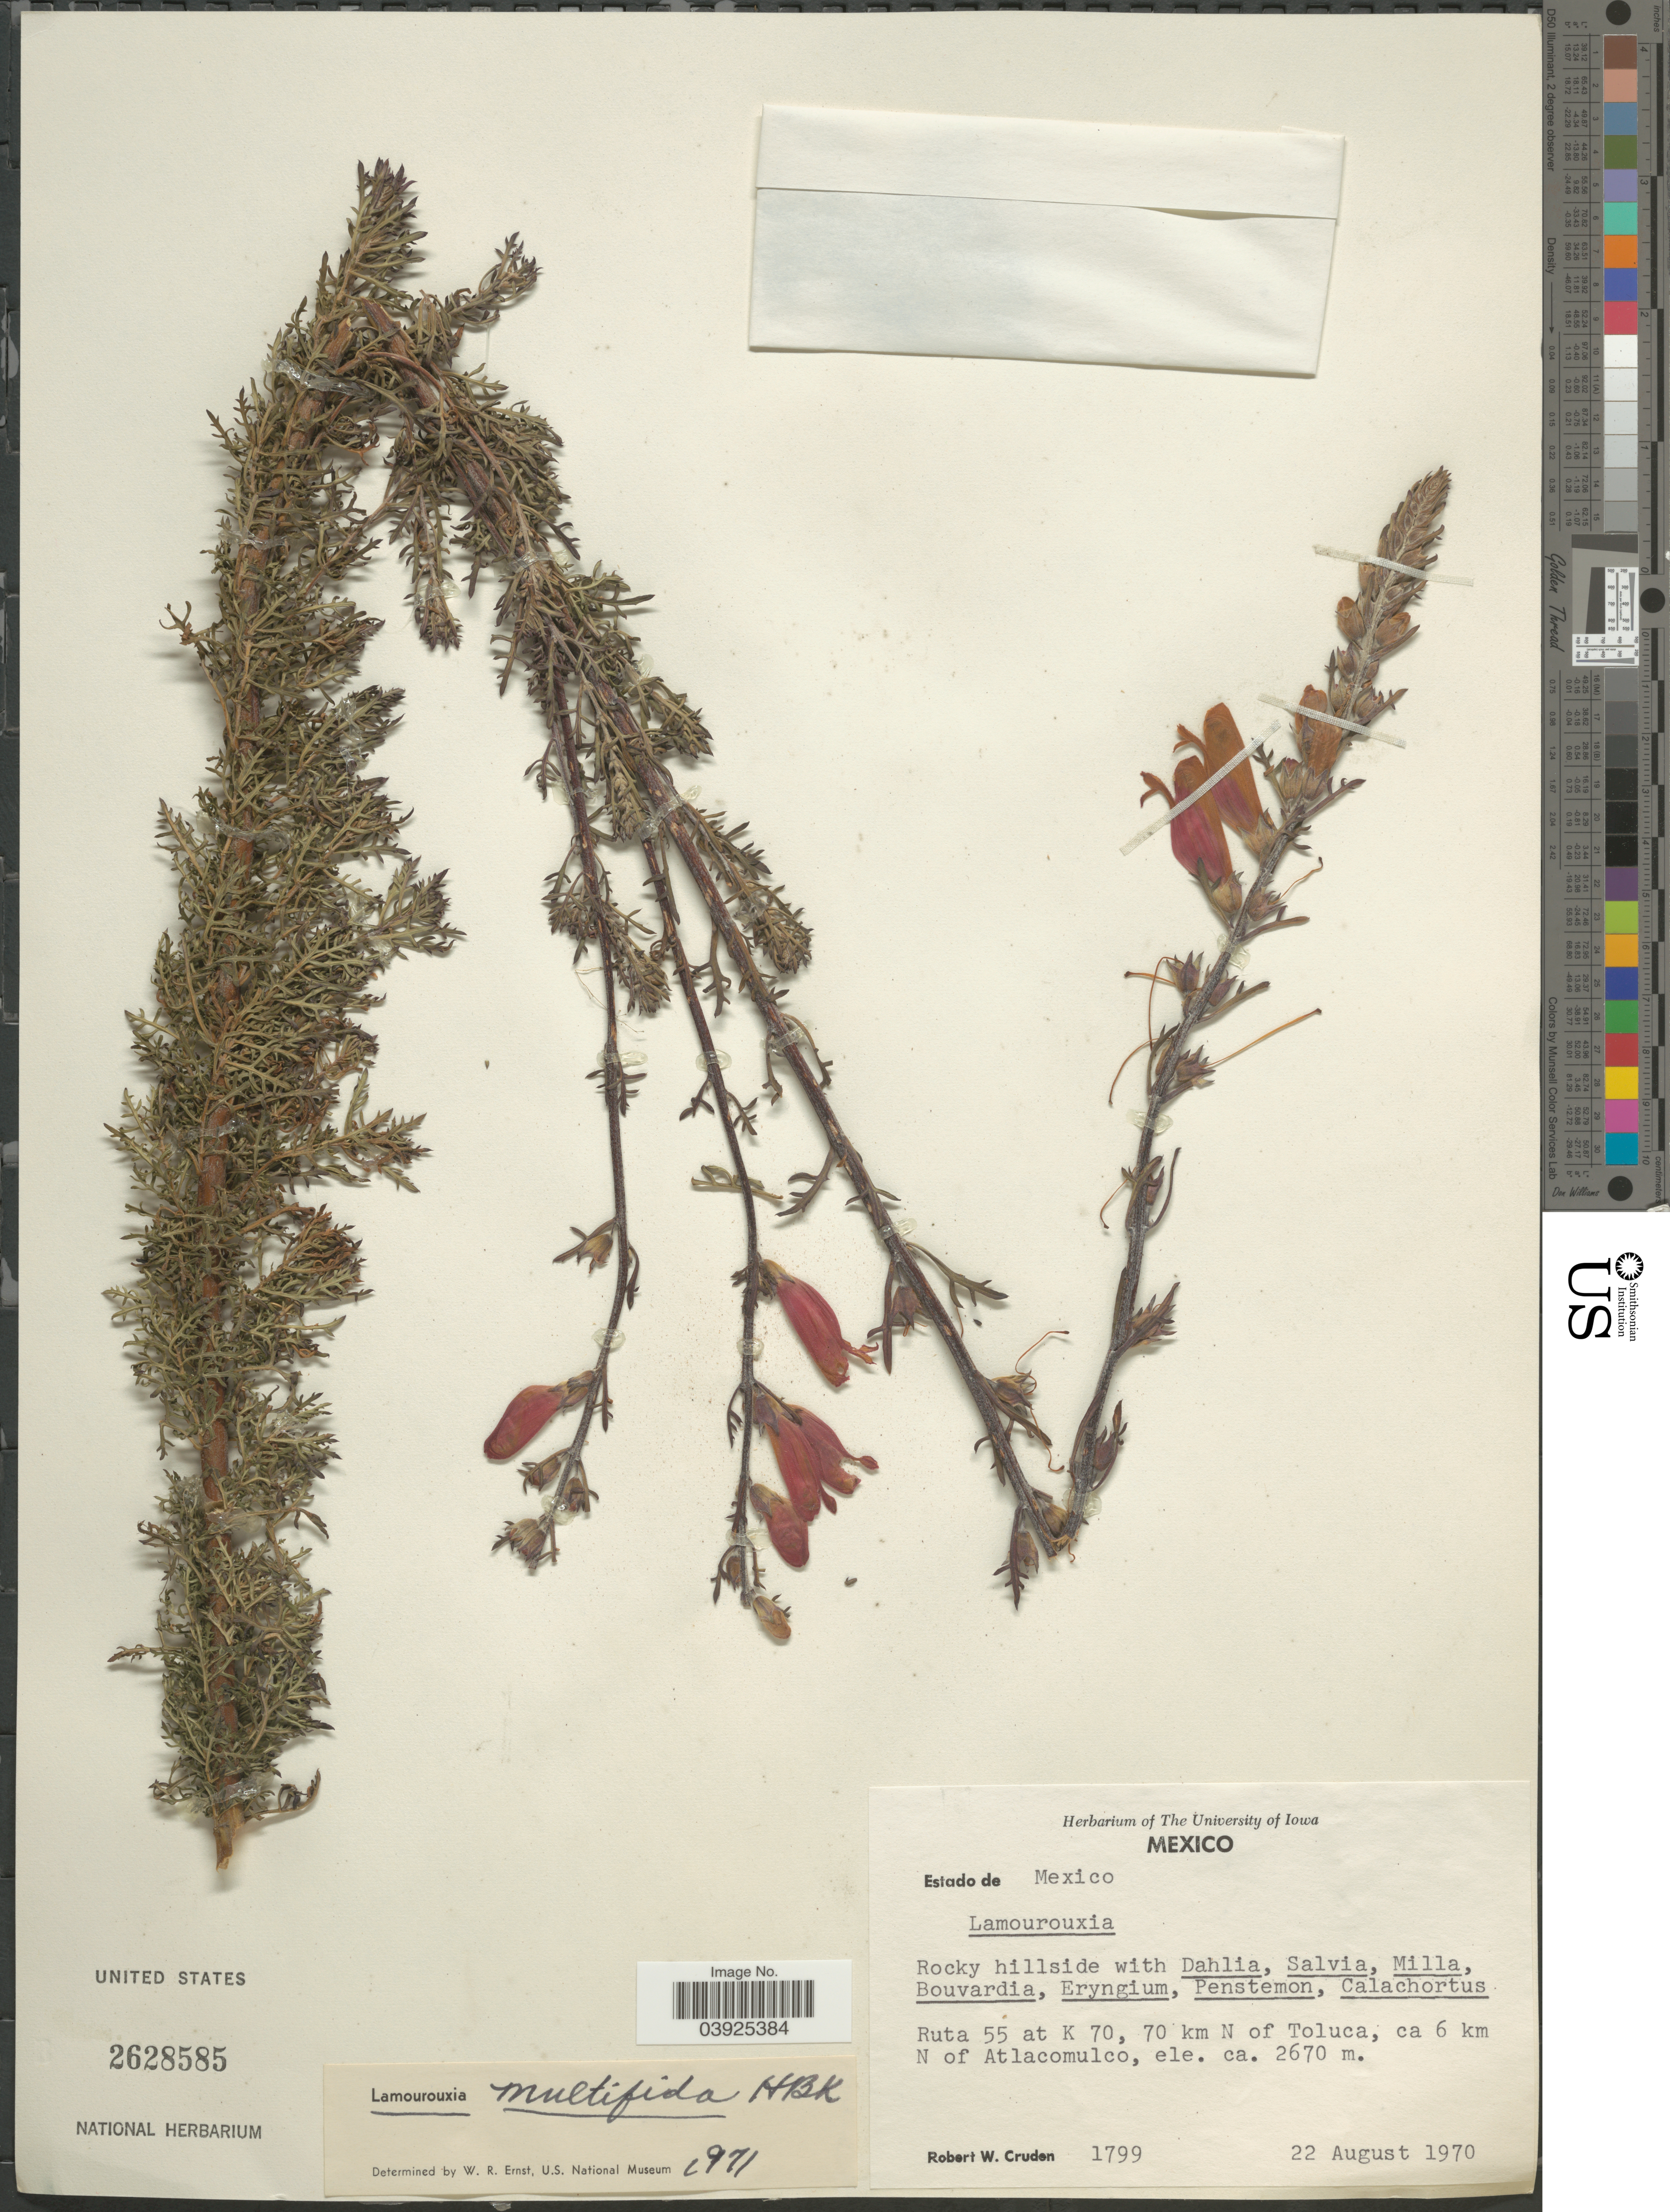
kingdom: Plantae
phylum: Tracheophyta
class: Magnoliopsida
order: Lamiales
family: Orobanchaceae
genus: Lamourouxia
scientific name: Lamourouxia multifida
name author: Kunth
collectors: R. W. Cruden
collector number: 1799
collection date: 1970-08-22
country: Mexico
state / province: México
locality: Ruta 55 at K 70, 70 km N of Toluca, ca 6 km N of Atlacomulco.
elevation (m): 2670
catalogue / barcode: US 2628585